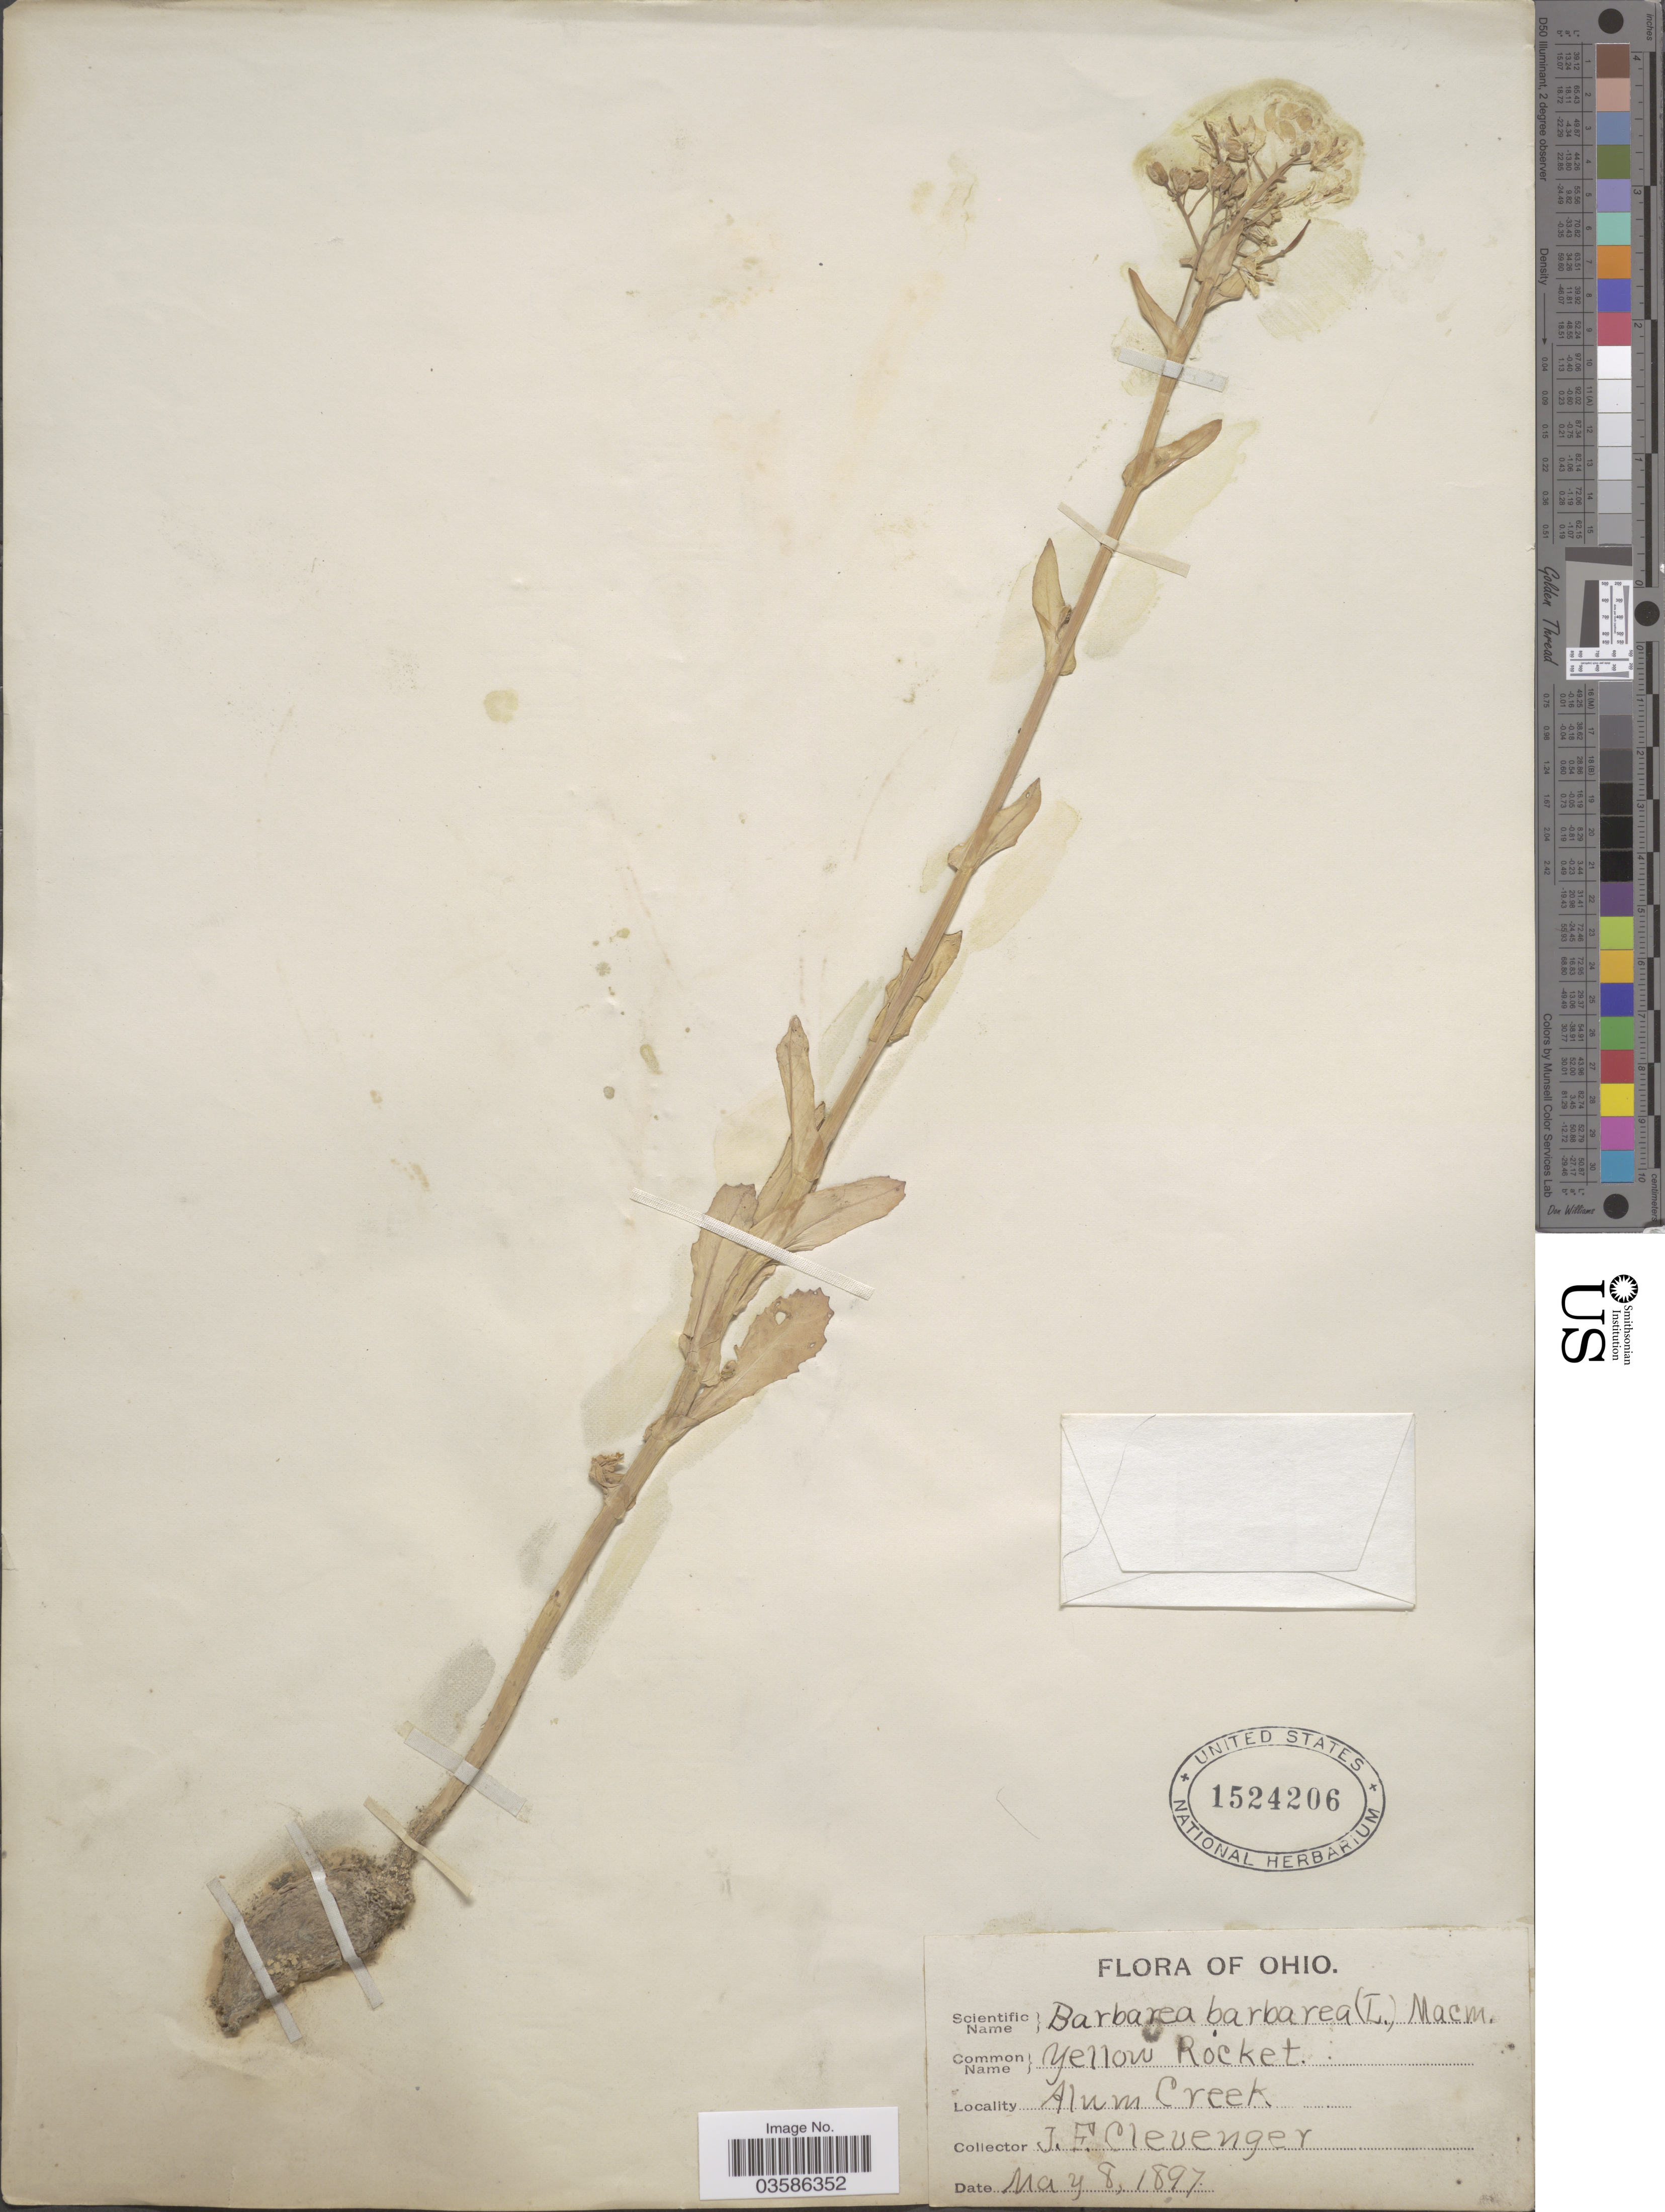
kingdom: Plantae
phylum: Tracheophyta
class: Magnoliopsida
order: Brassicales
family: Brassicaceae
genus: Barbarea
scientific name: Barbarea orthoceras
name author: Ledeb.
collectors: J. F. Clevenger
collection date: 1897-05-08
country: United States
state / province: Ohio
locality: Alum Creek.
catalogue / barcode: US 1524206